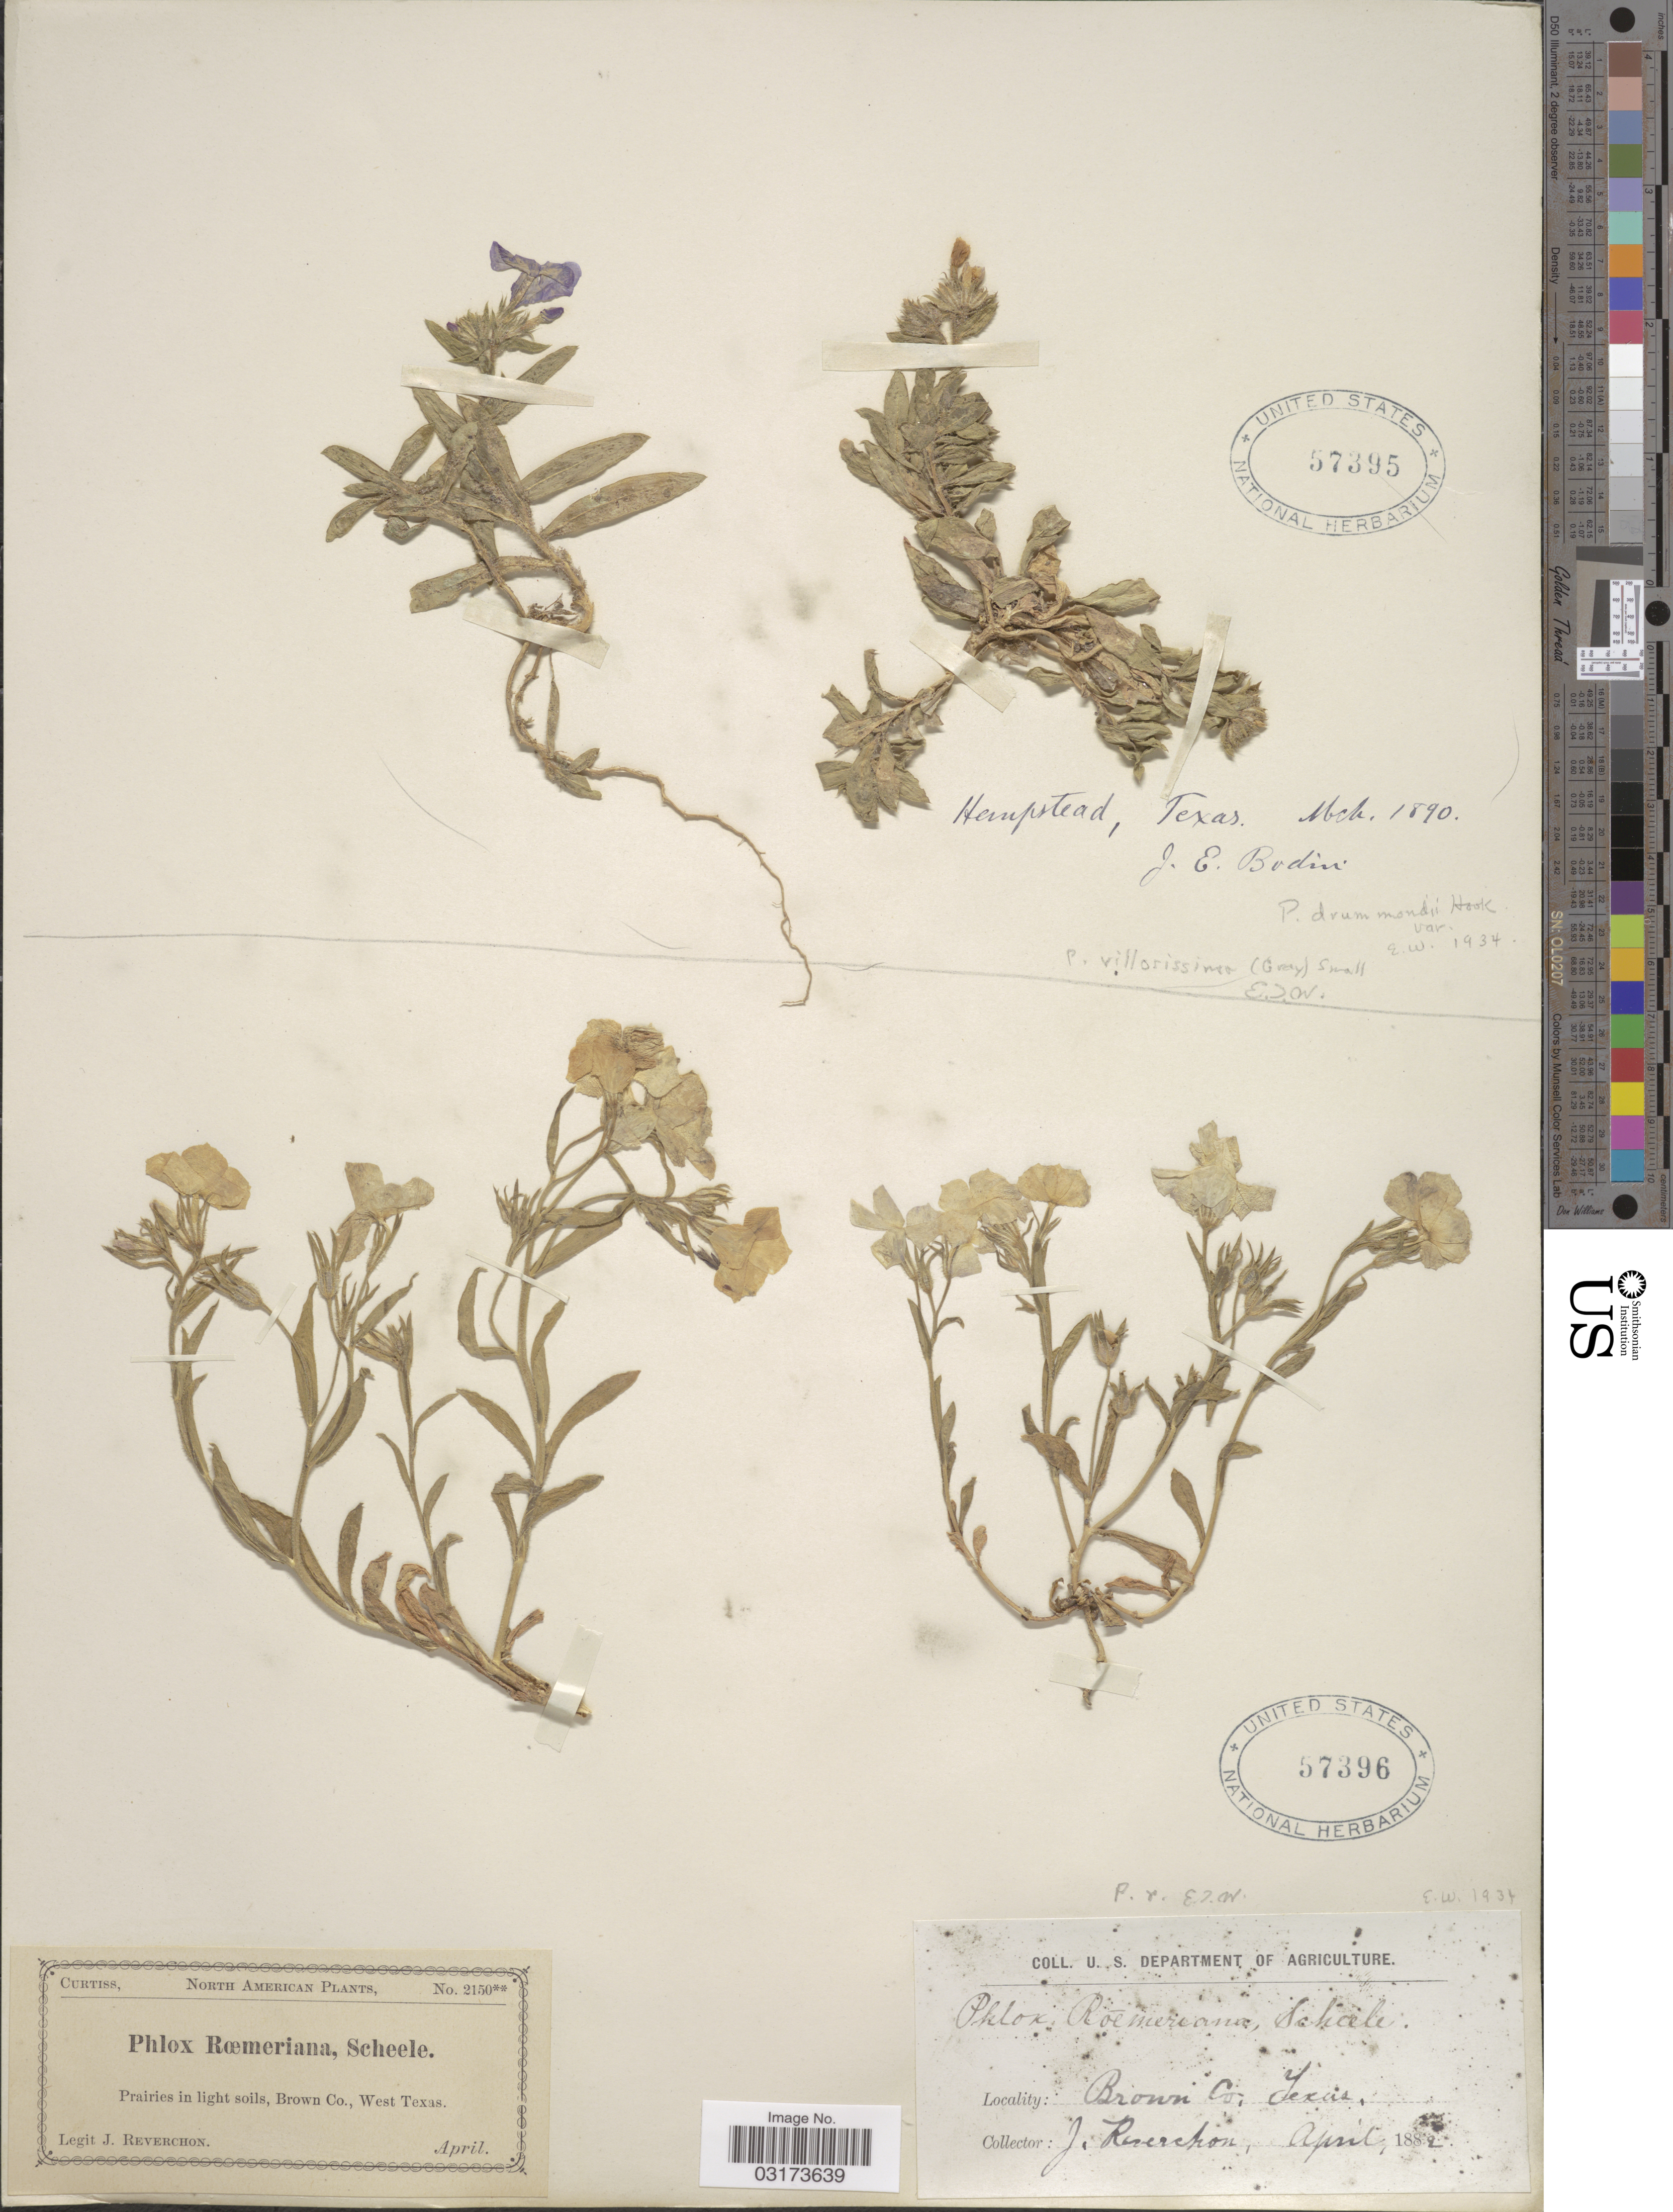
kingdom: Plantae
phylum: Tracheophyta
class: Magnoliopsida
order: Ericales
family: Polemoniaceae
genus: Phlox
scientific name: Phlox roemeriana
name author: Scheele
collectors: J. Reverchon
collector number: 2150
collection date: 1882-04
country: United States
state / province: Texas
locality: Brown Co., West Texas.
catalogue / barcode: US 57396